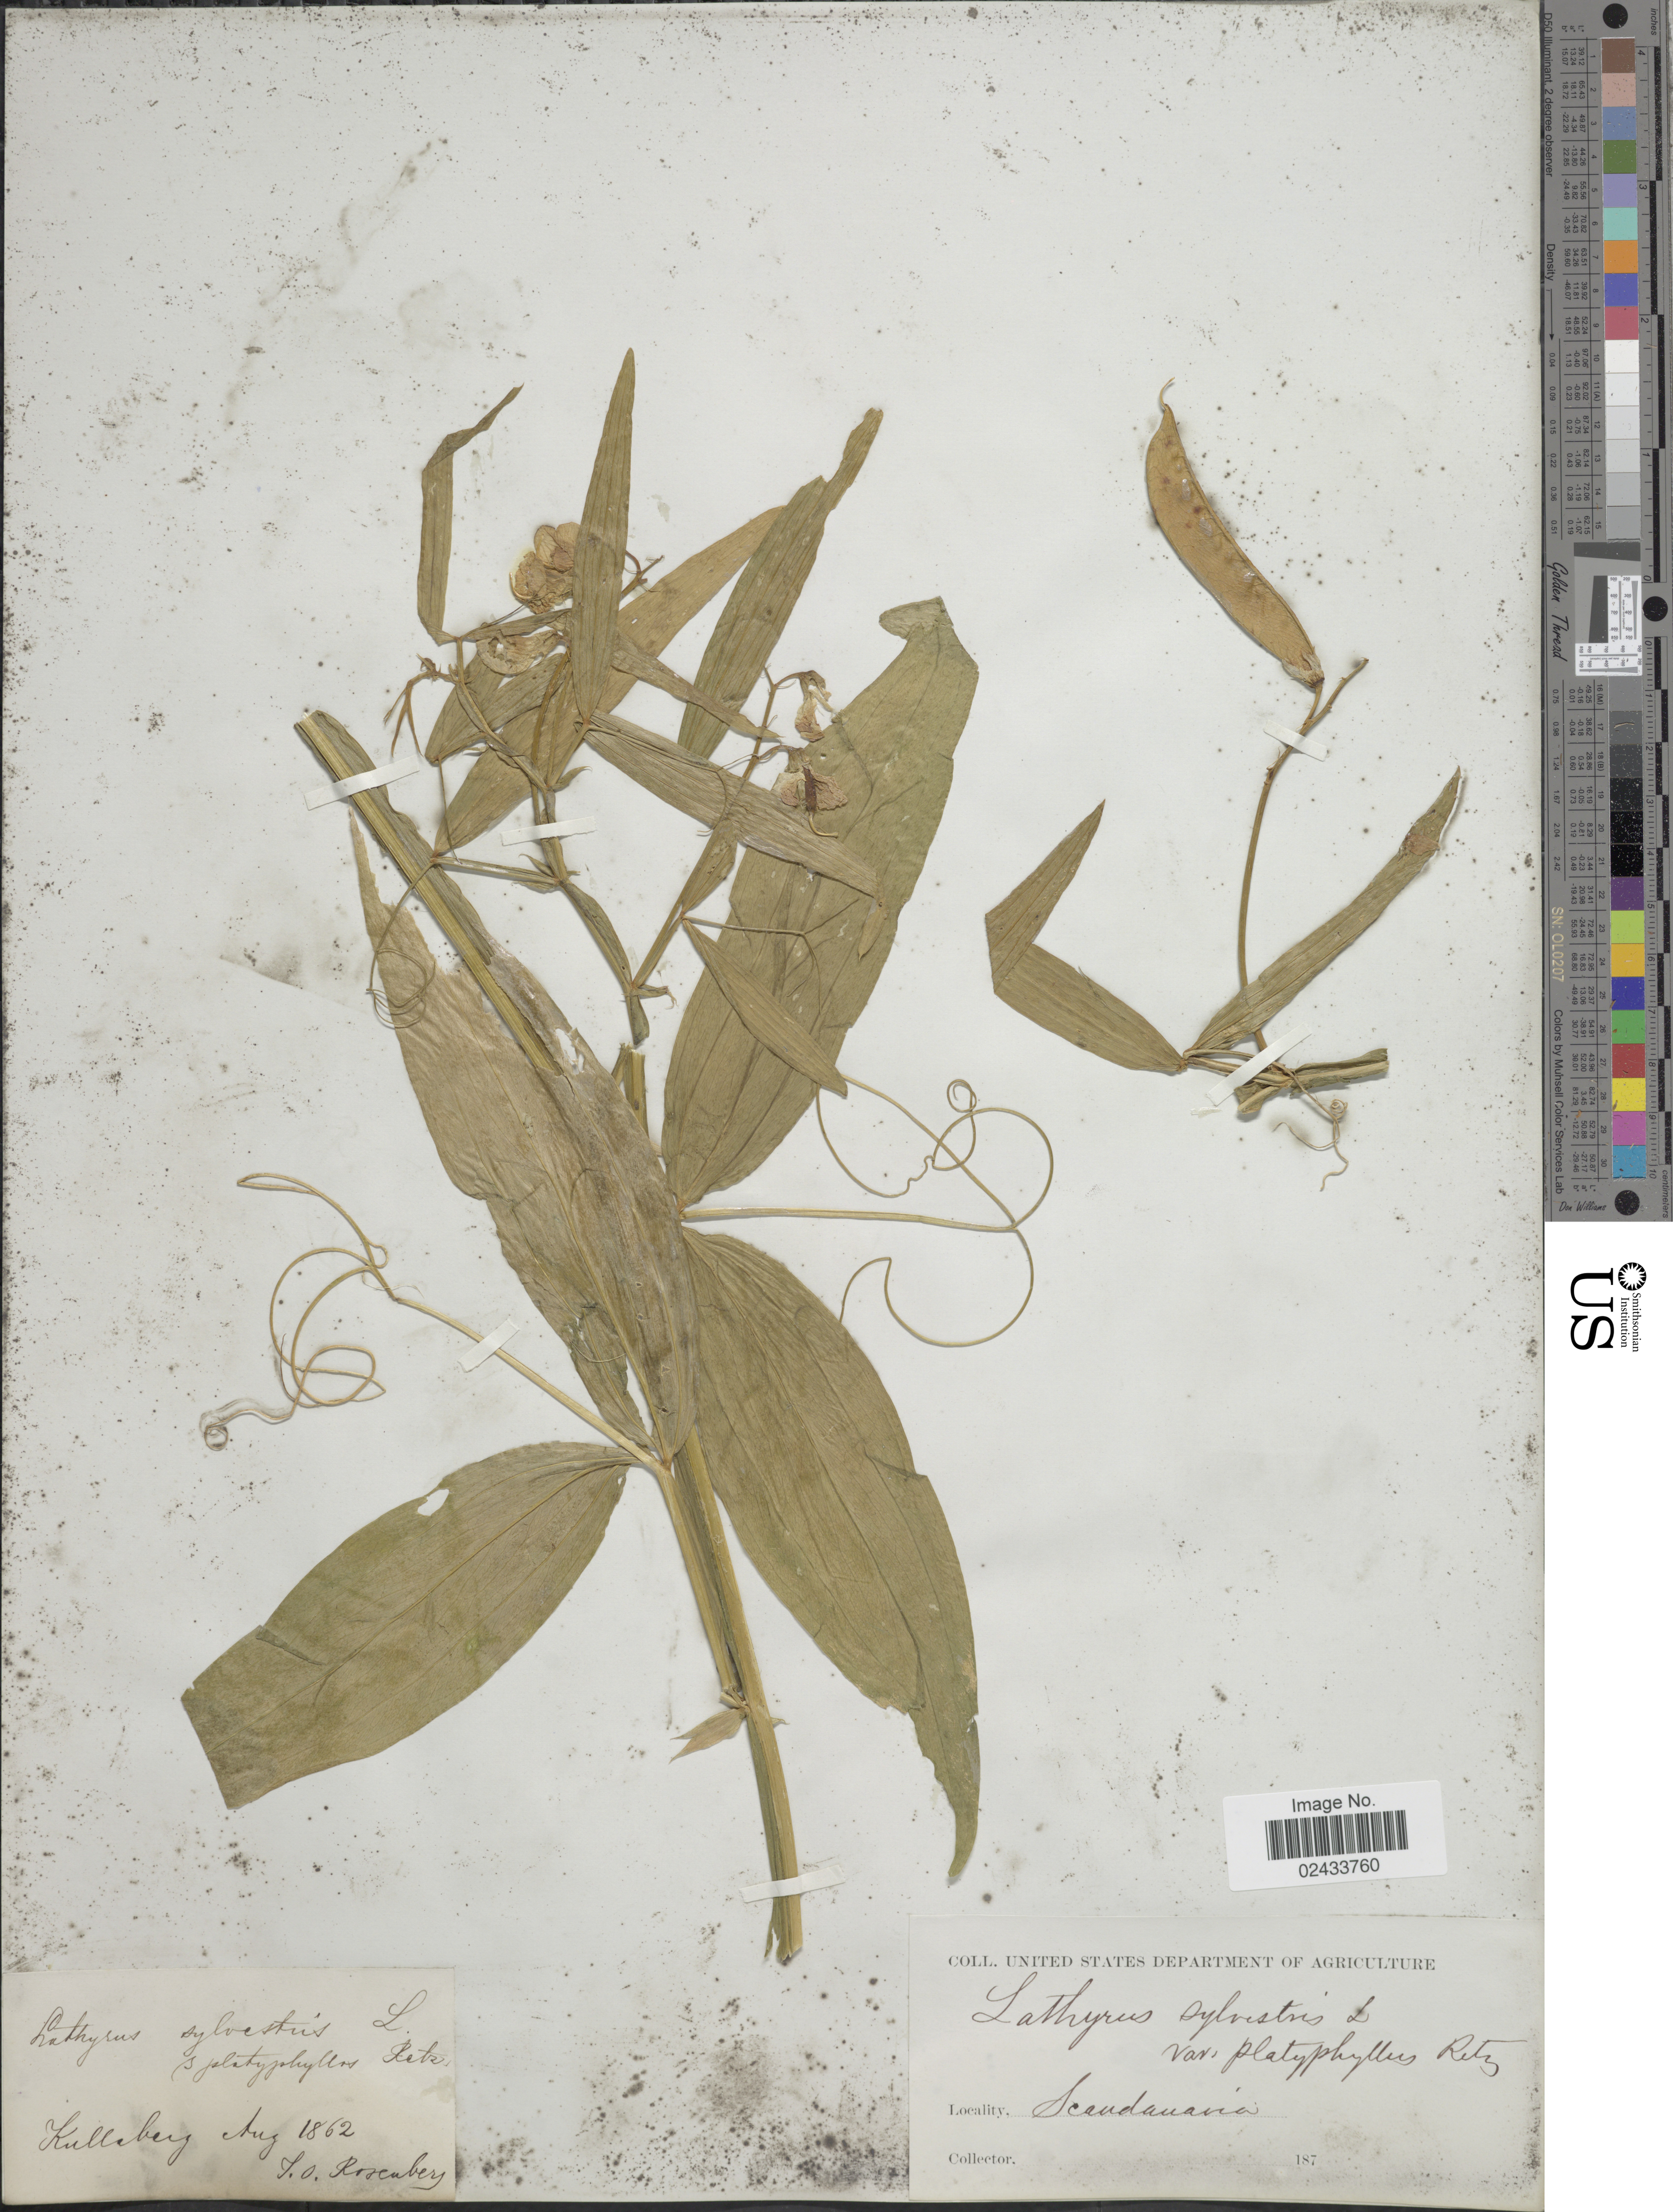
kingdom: Plantae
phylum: Tracheophyta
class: Magnoliopsida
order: Fabales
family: Fabaceae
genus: Lathyrus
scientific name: Lathyrus sylvestris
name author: L.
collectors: J. Rosenberg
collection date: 1862-08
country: Sweden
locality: Kullaberg, Scandanavia